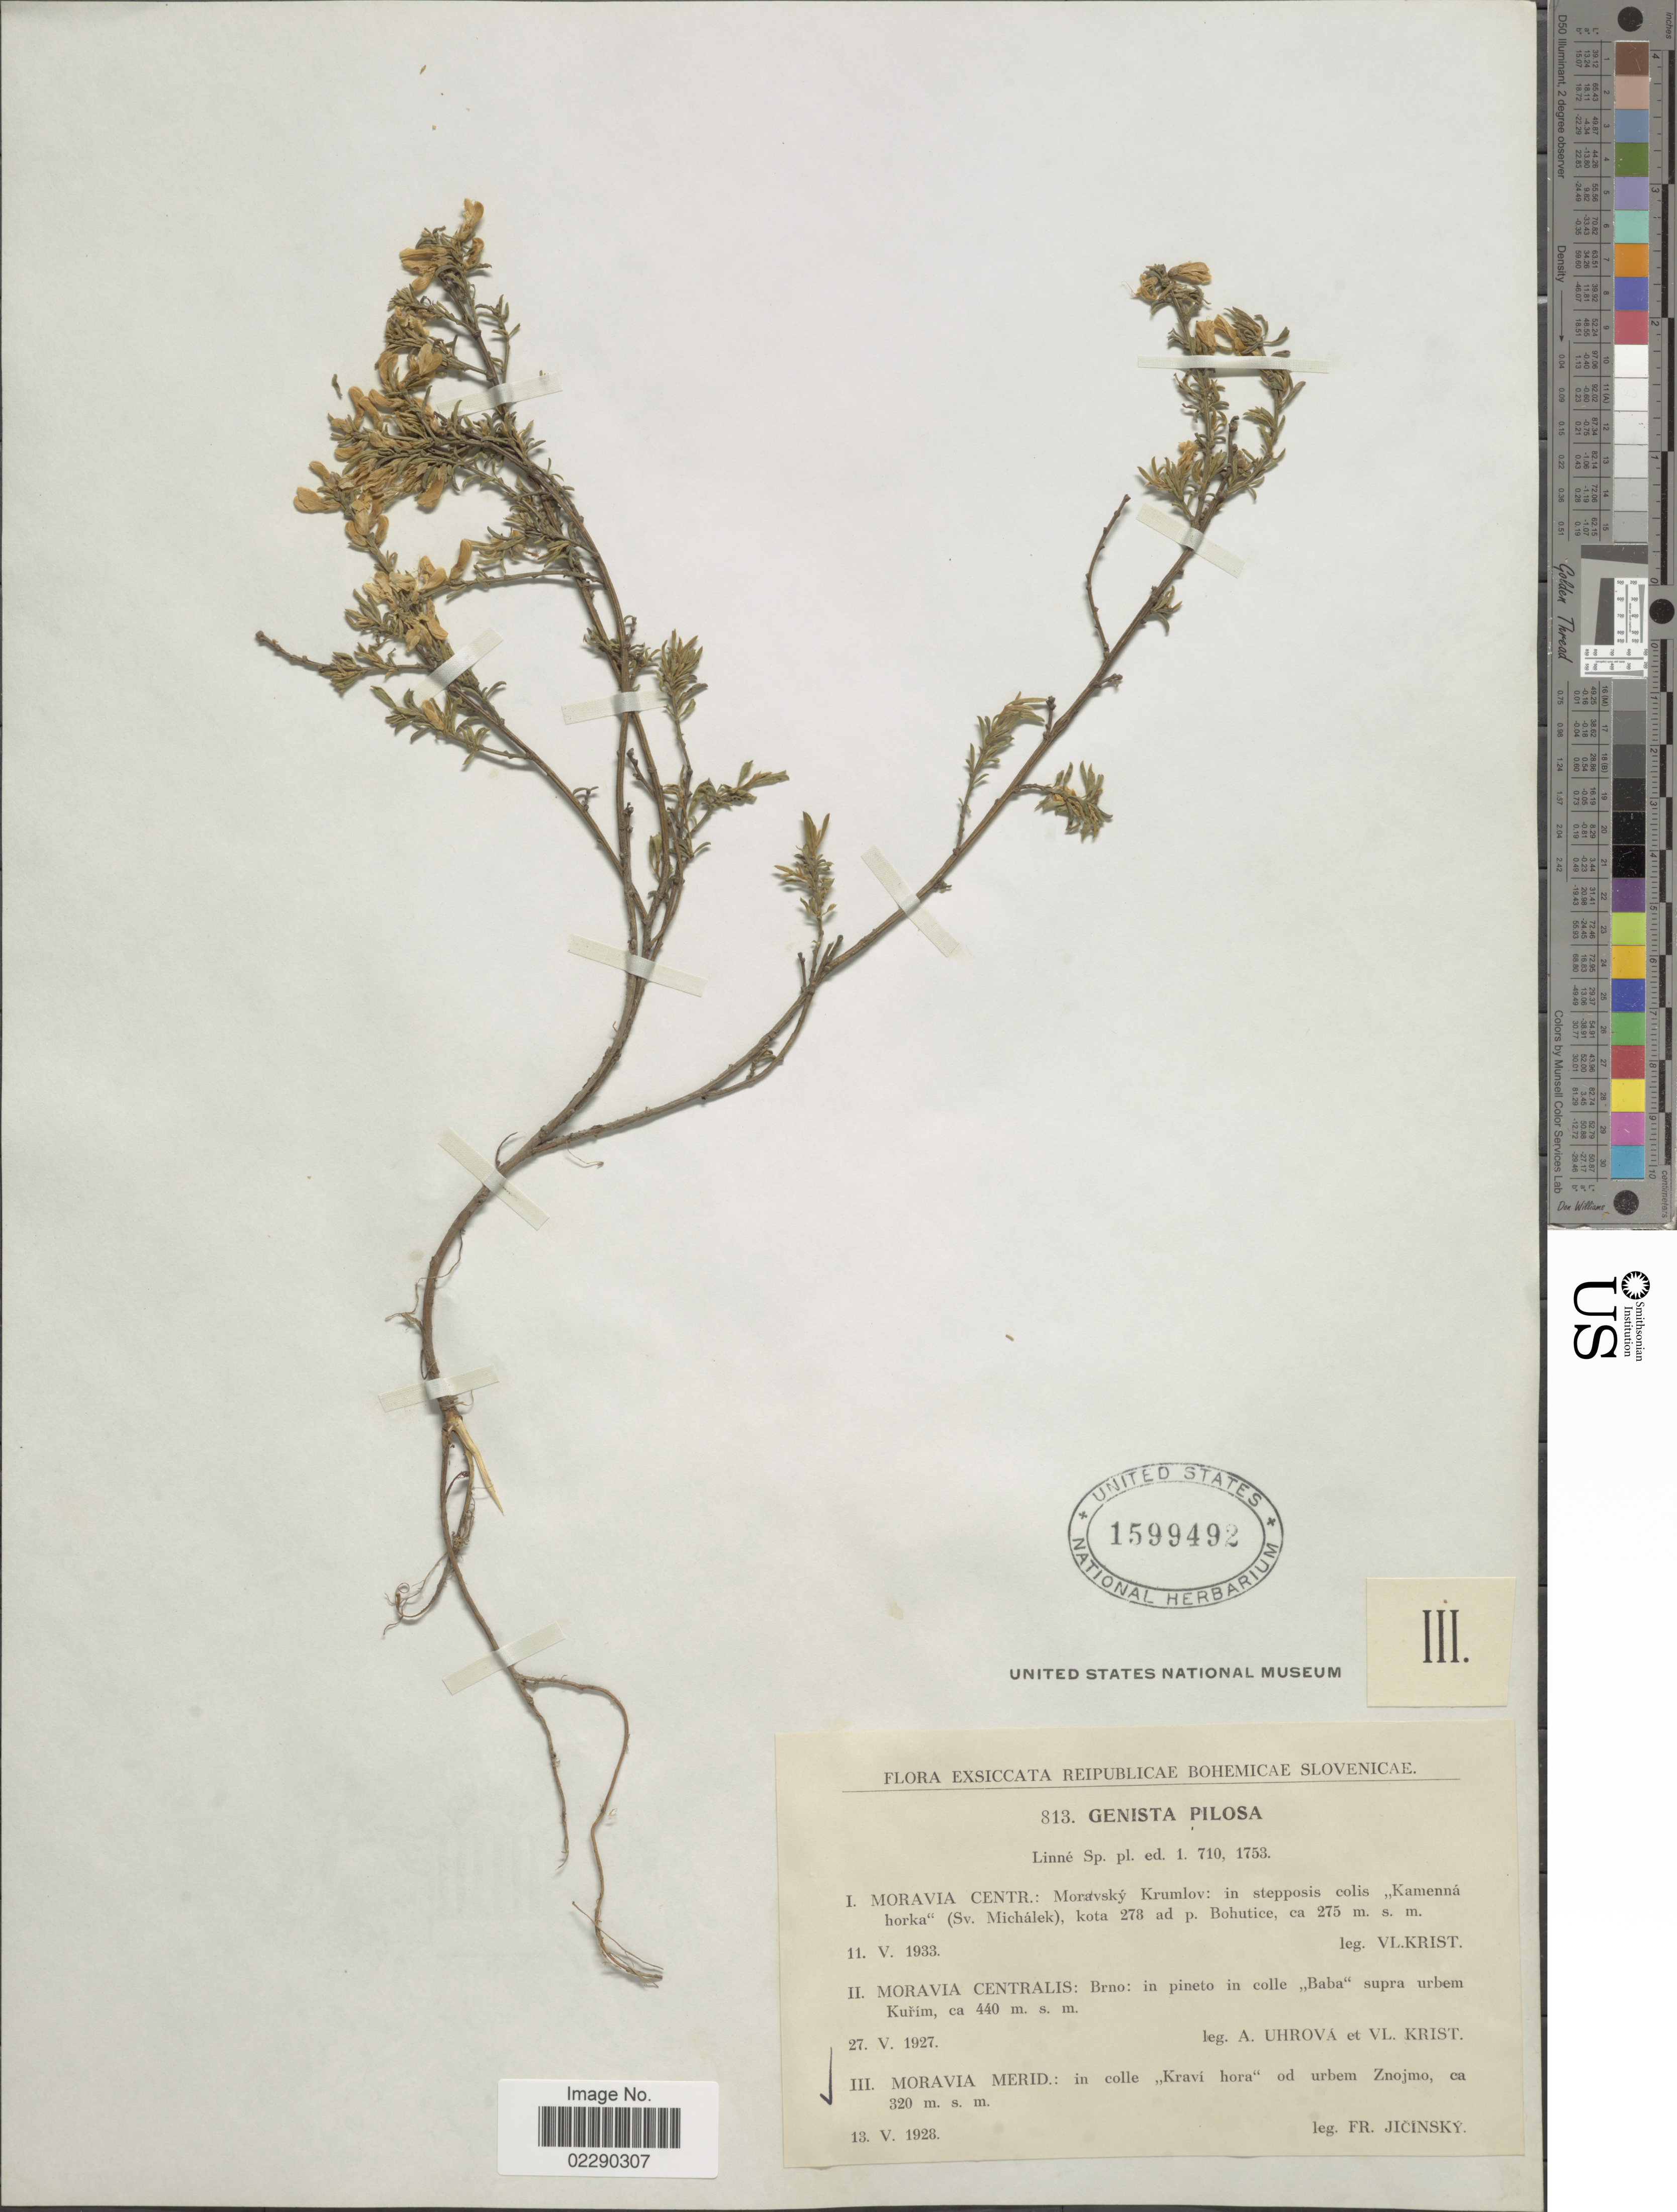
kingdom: Plantae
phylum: Tracheophyta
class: Magnoliopsida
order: Fabales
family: Fabaceae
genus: Genista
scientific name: Genista pilosa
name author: L.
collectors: B. Jicinsky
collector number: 813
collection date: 1928-05-13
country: Czechia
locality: Reipublicae Bohemicae Slovenicae, Moravia Merid., in colle Kravi hora od urbem Znojmo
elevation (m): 320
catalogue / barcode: US 1599492